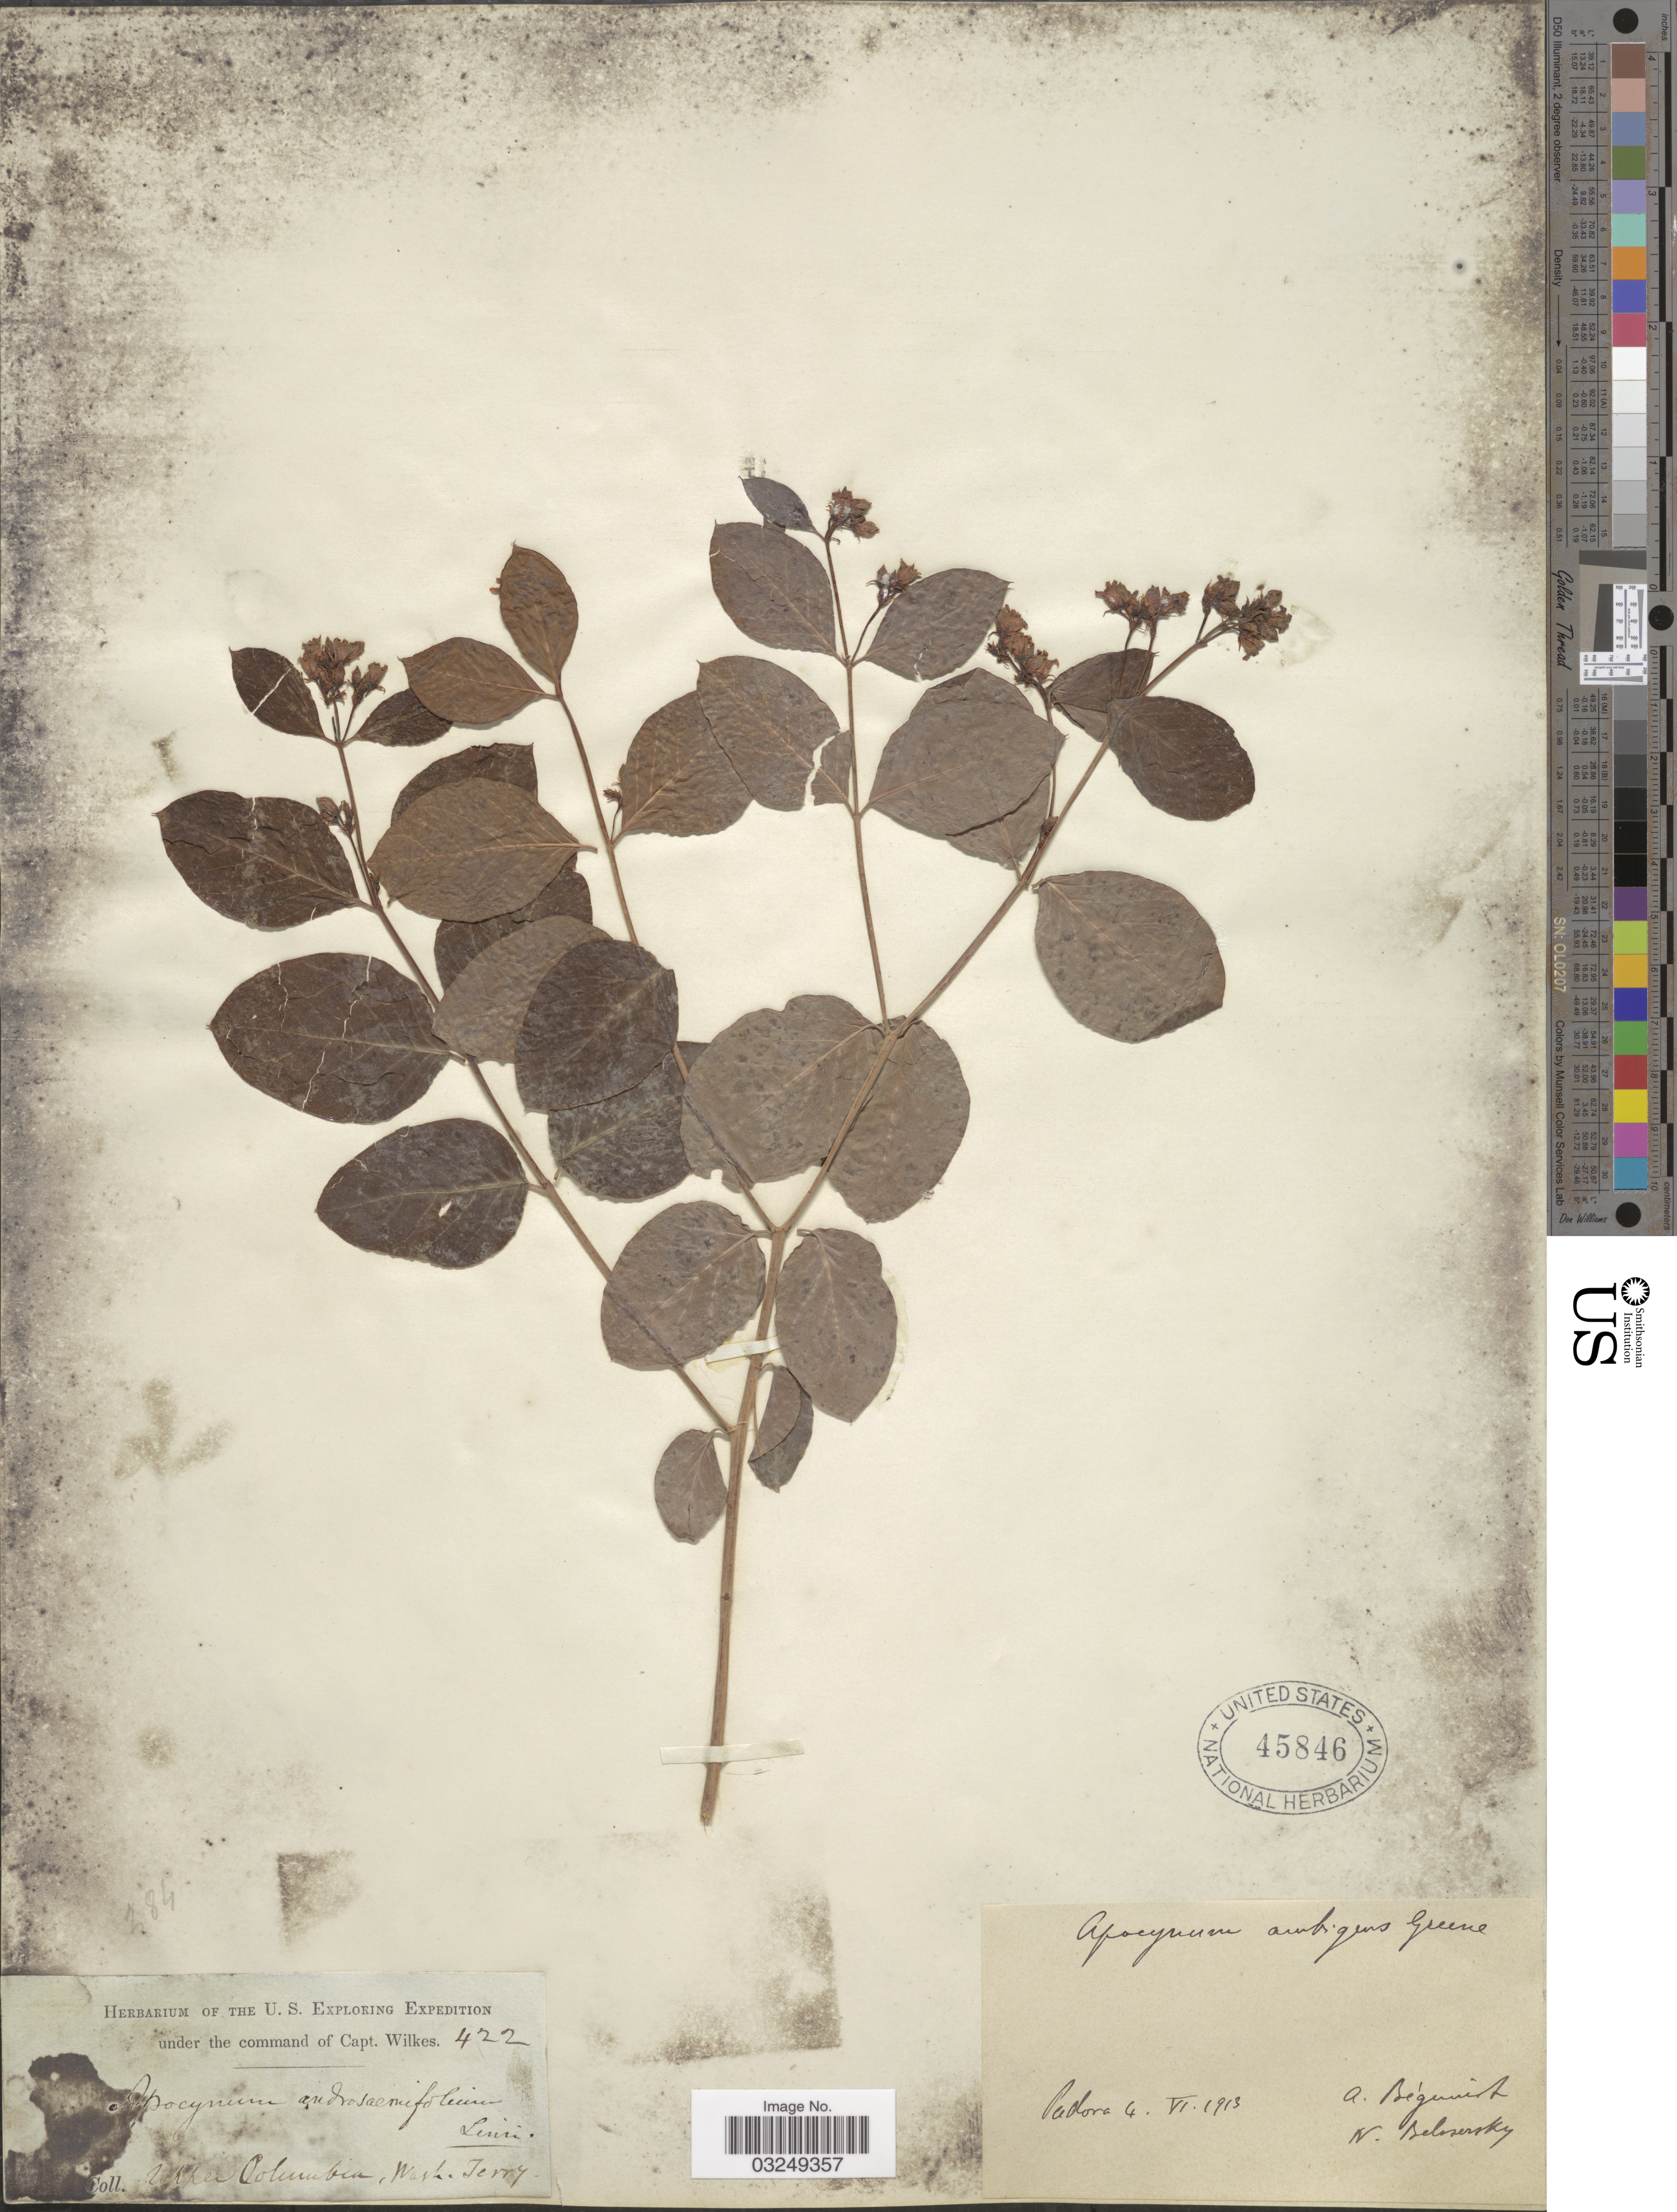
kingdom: Plantae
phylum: Tracheophyta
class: Magnoliopsida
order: Gentianales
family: Apocynaceae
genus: Apocynum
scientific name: Apocynum ambigens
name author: S.W. Greene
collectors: Wilkes Explor. Exped.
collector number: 422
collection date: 1838/1842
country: United States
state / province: Washington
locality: Upper Columbia, Wash. Terry.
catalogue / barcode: US 45846